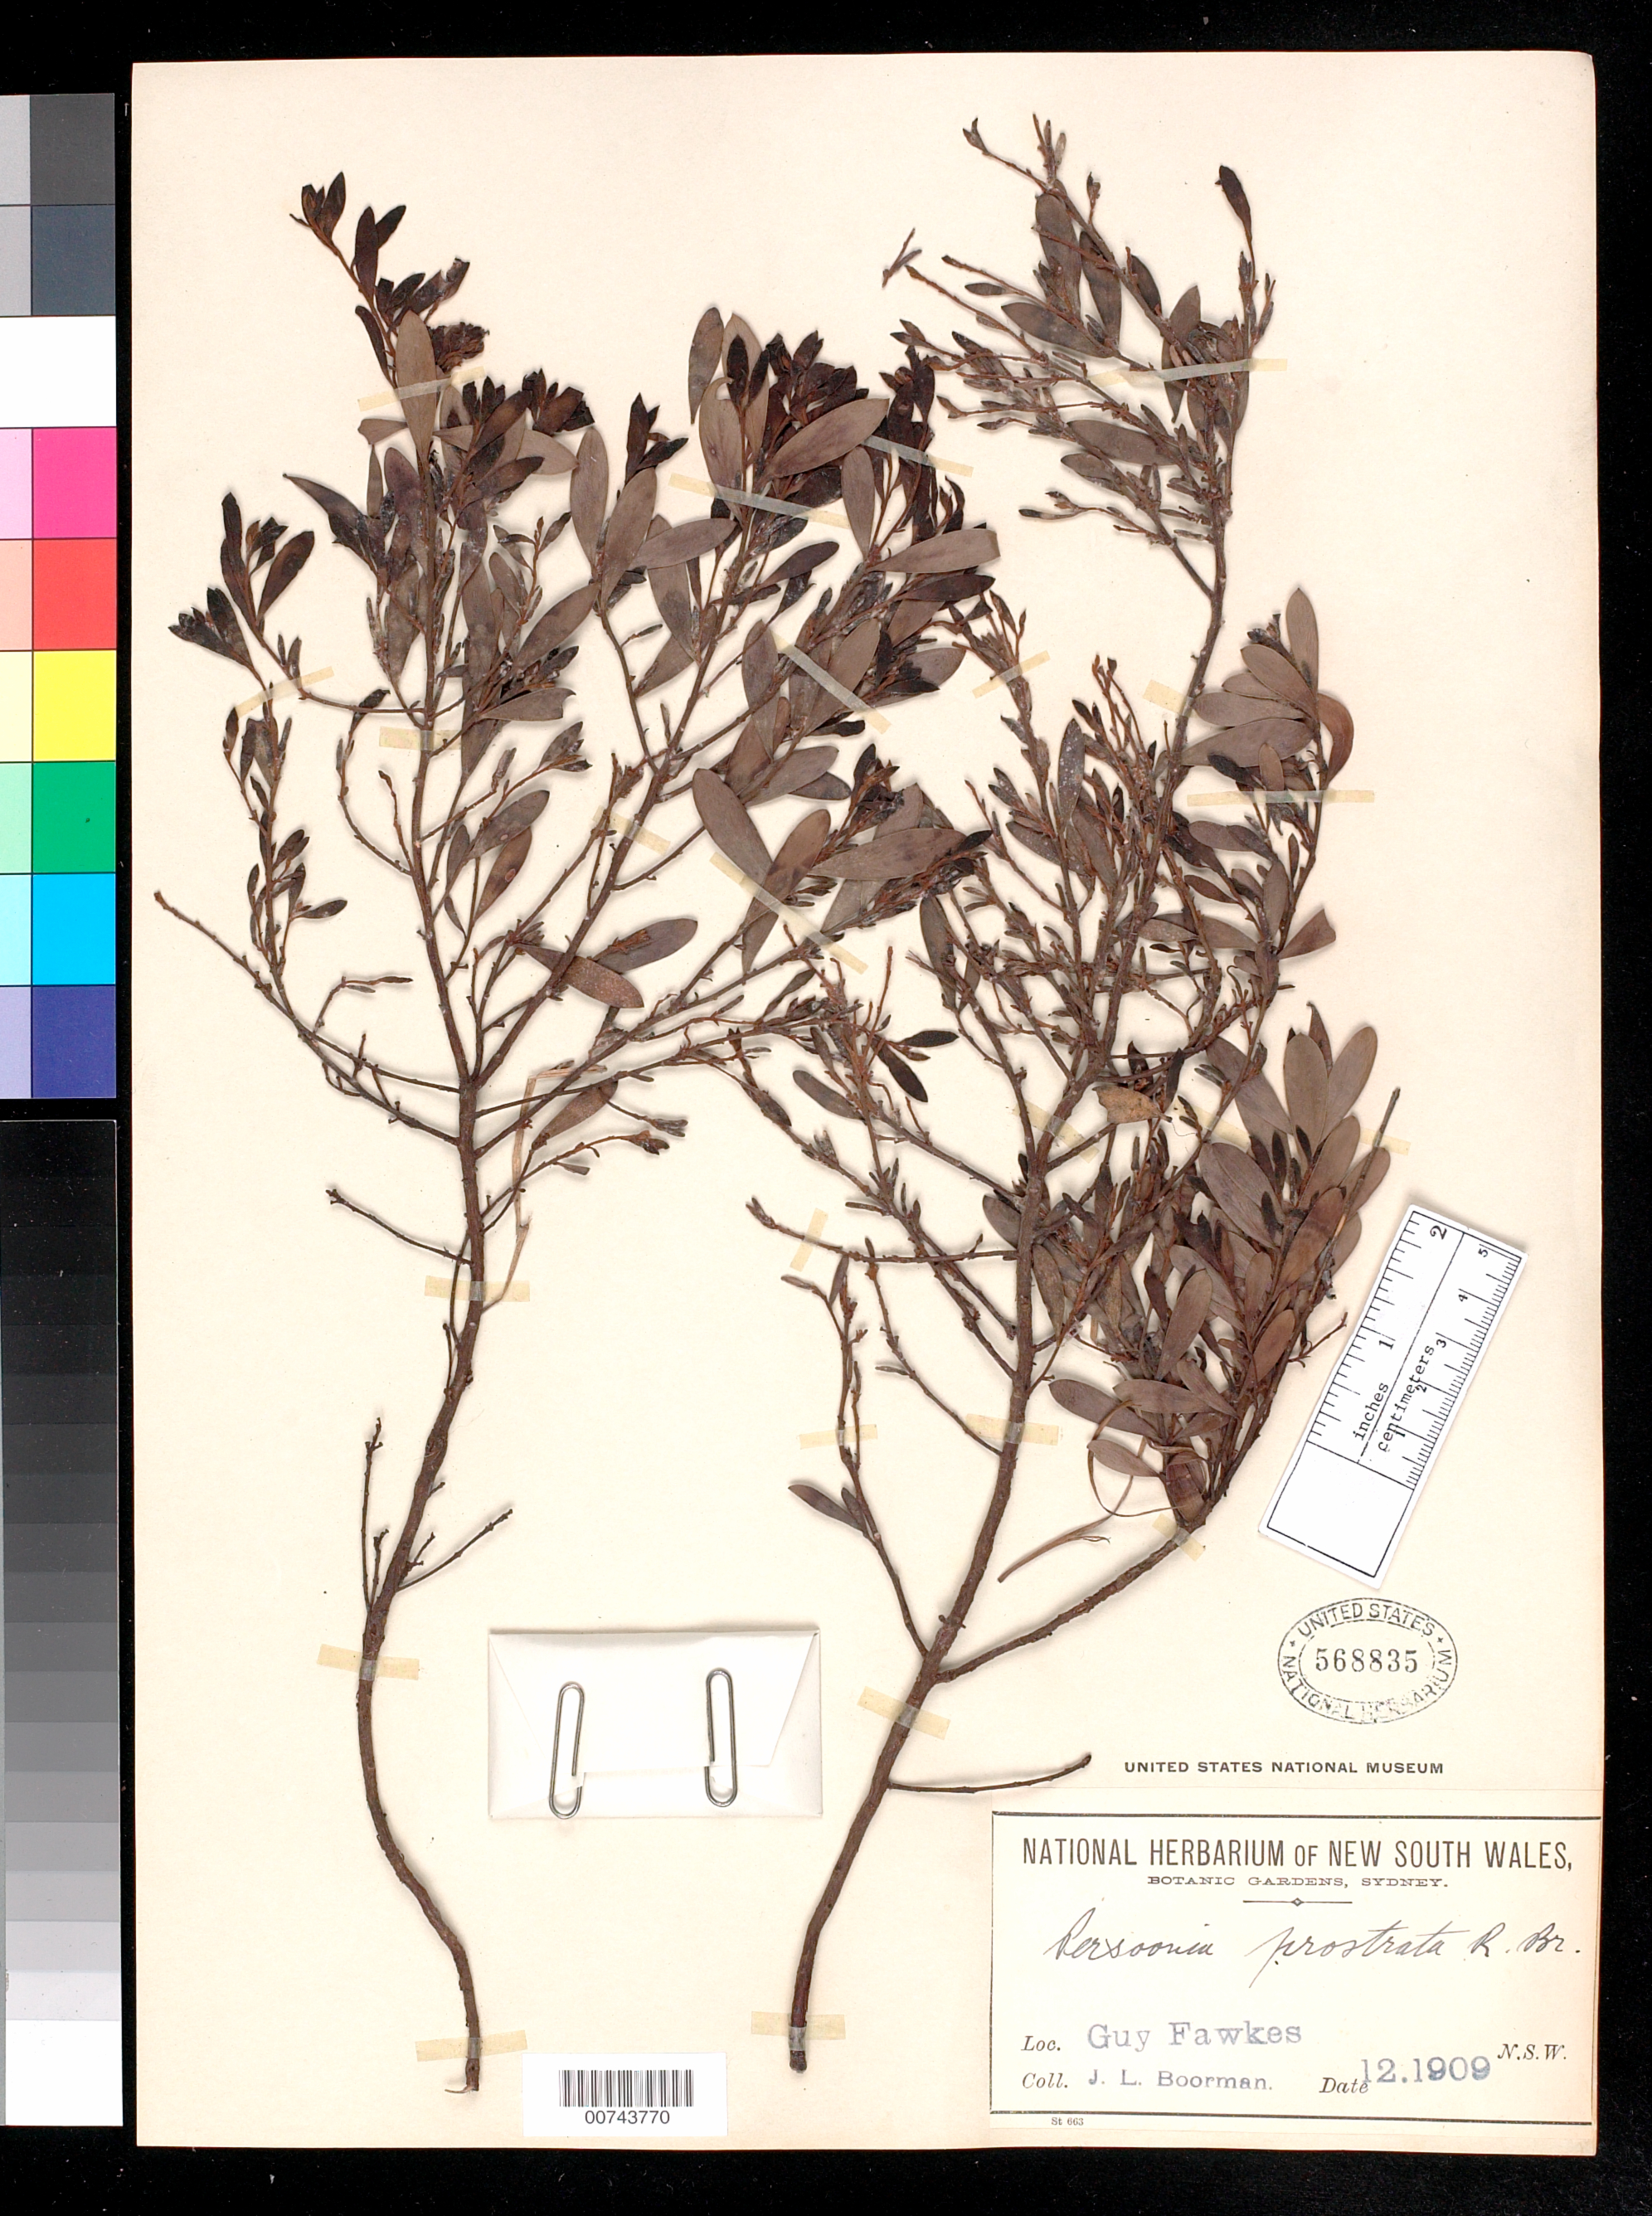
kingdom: Plantae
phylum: Tracheophyta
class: Magnoliopsida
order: Proteales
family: Proteaceae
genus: Persoonia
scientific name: Persoonia prostrata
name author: R. Br.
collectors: J. Boorman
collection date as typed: Dec 1909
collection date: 1909-12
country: Australia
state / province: New South Wales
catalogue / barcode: US 568835